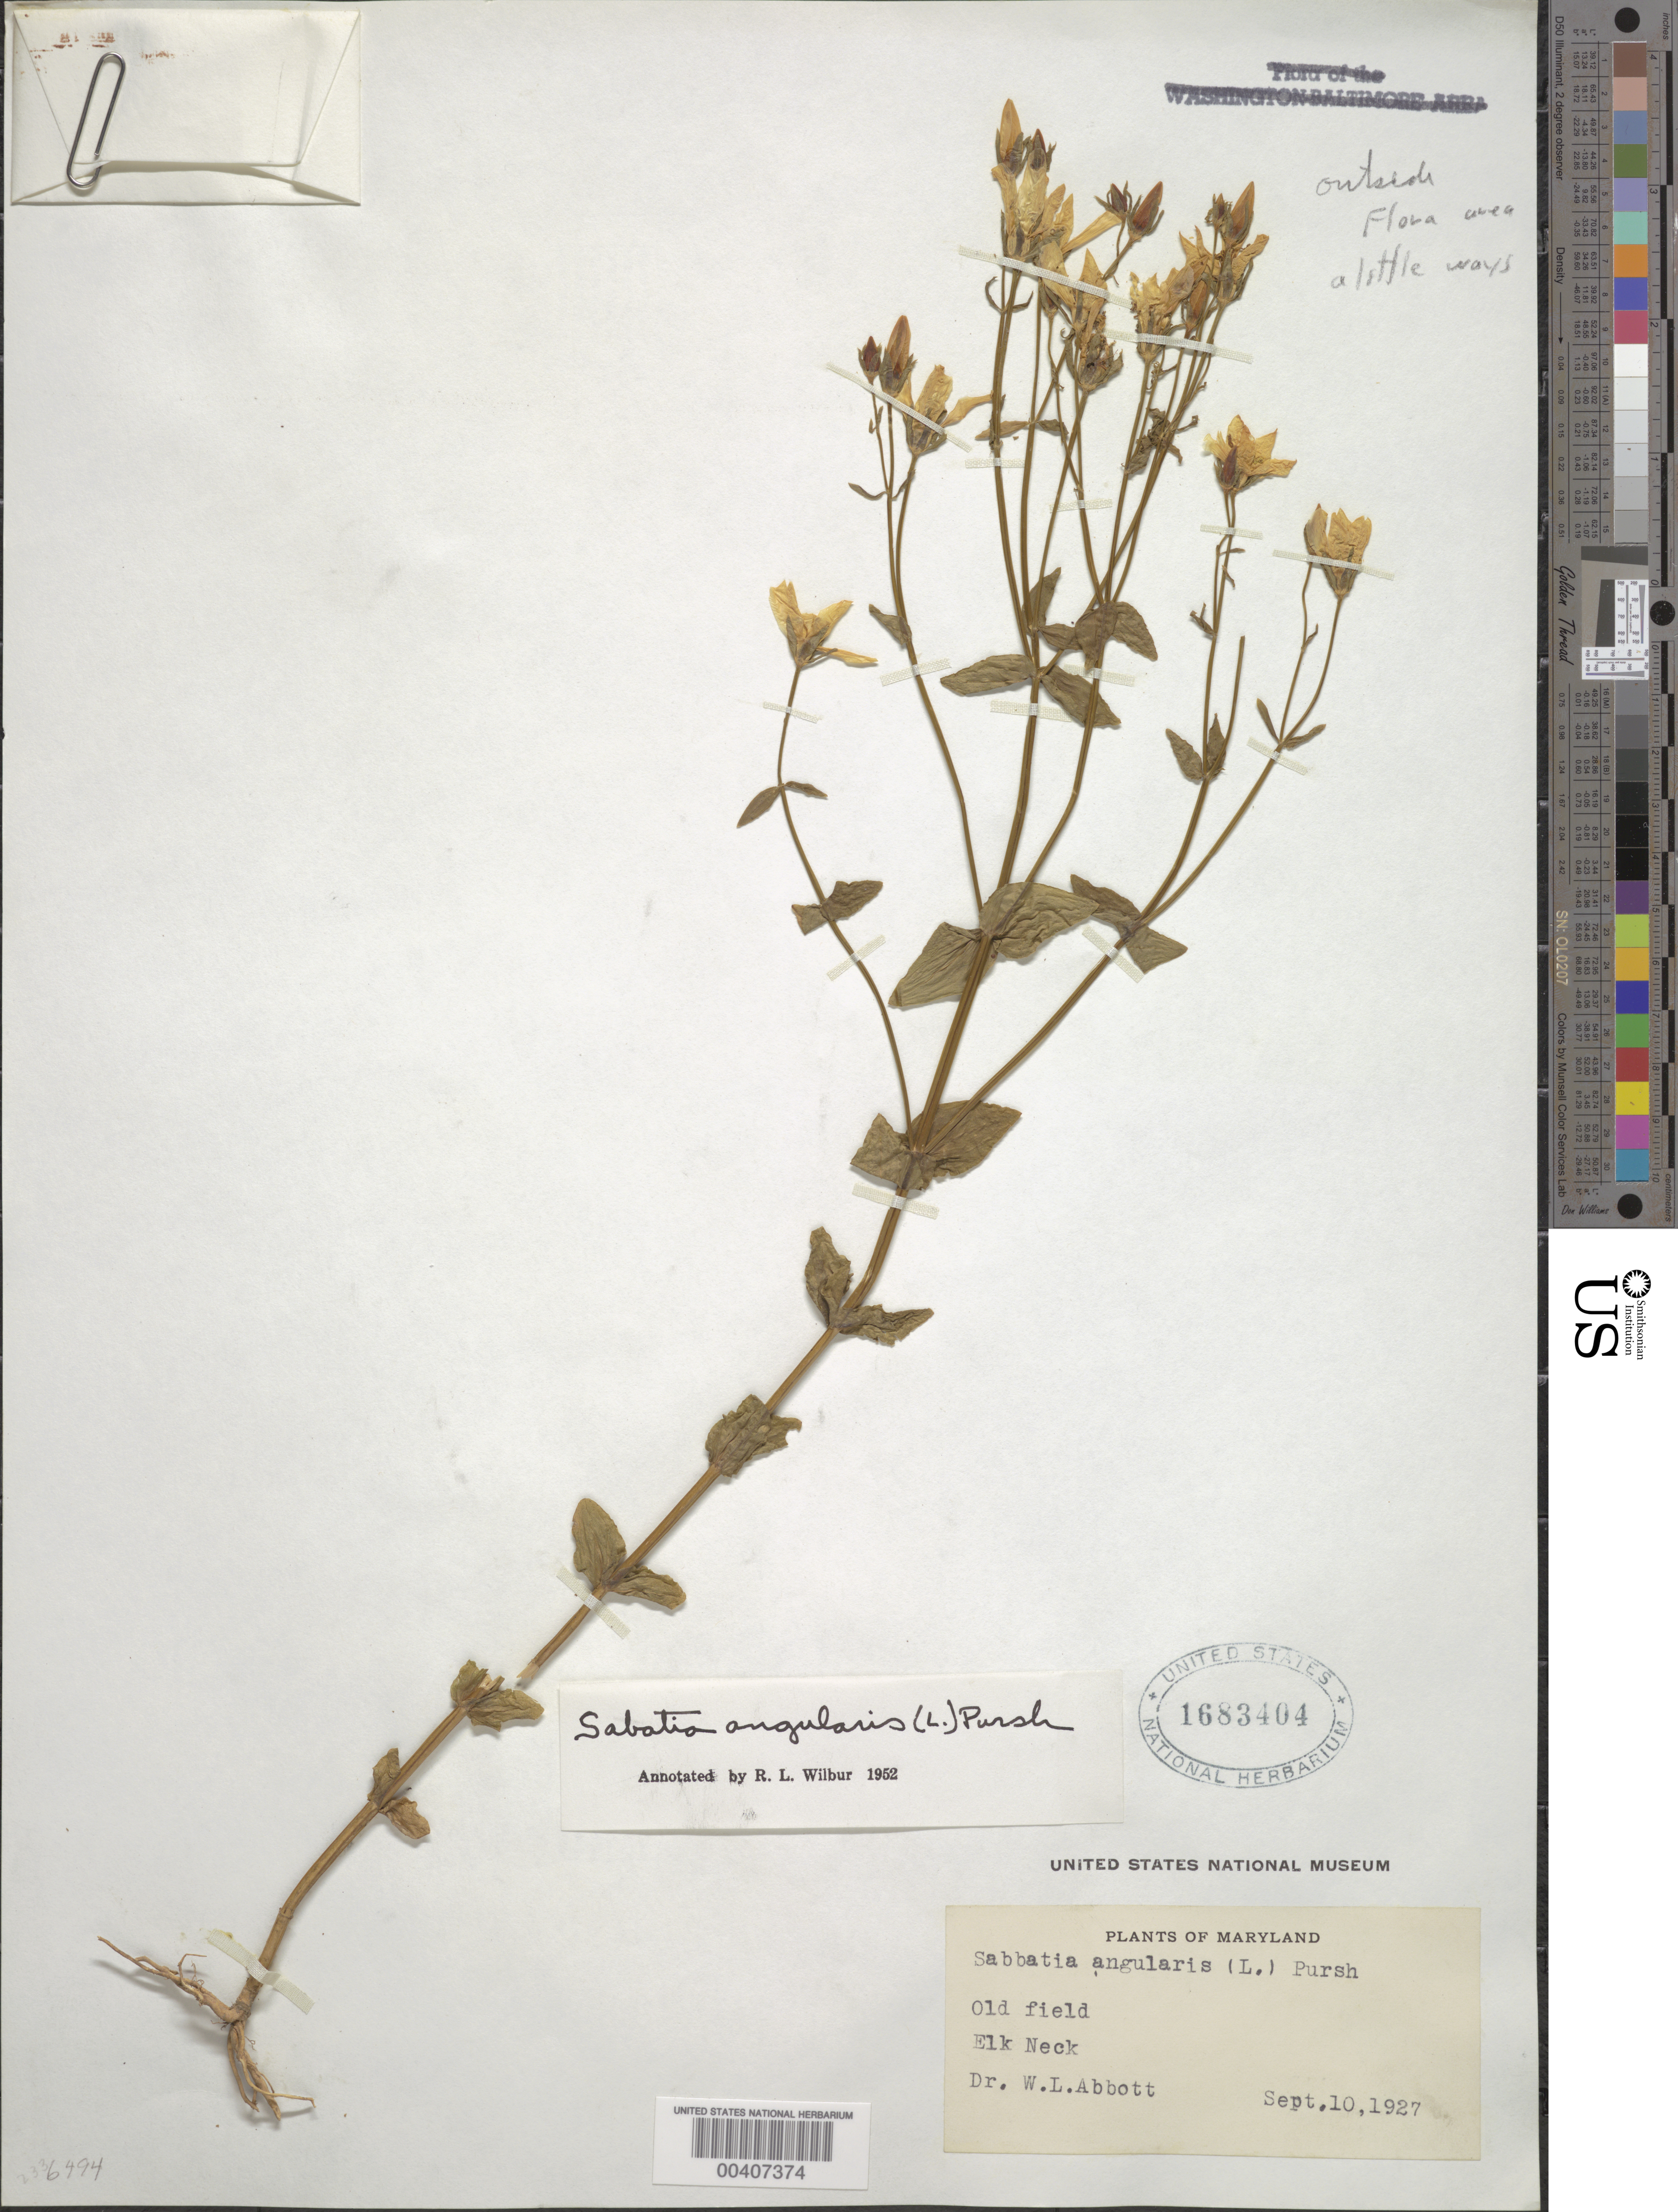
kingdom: Plantae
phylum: Tracheophyta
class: Magnoliopsida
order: Gentianales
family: Gentianaceae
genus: Sabatia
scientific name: Sabatia angularis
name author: (L.) Pursh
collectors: W. L. Abbott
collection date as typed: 10 Sep 1927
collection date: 1927-09-10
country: United States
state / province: Maryland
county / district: Cecil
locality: Elk Neck.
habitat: Old field.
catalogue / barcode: US 1683404